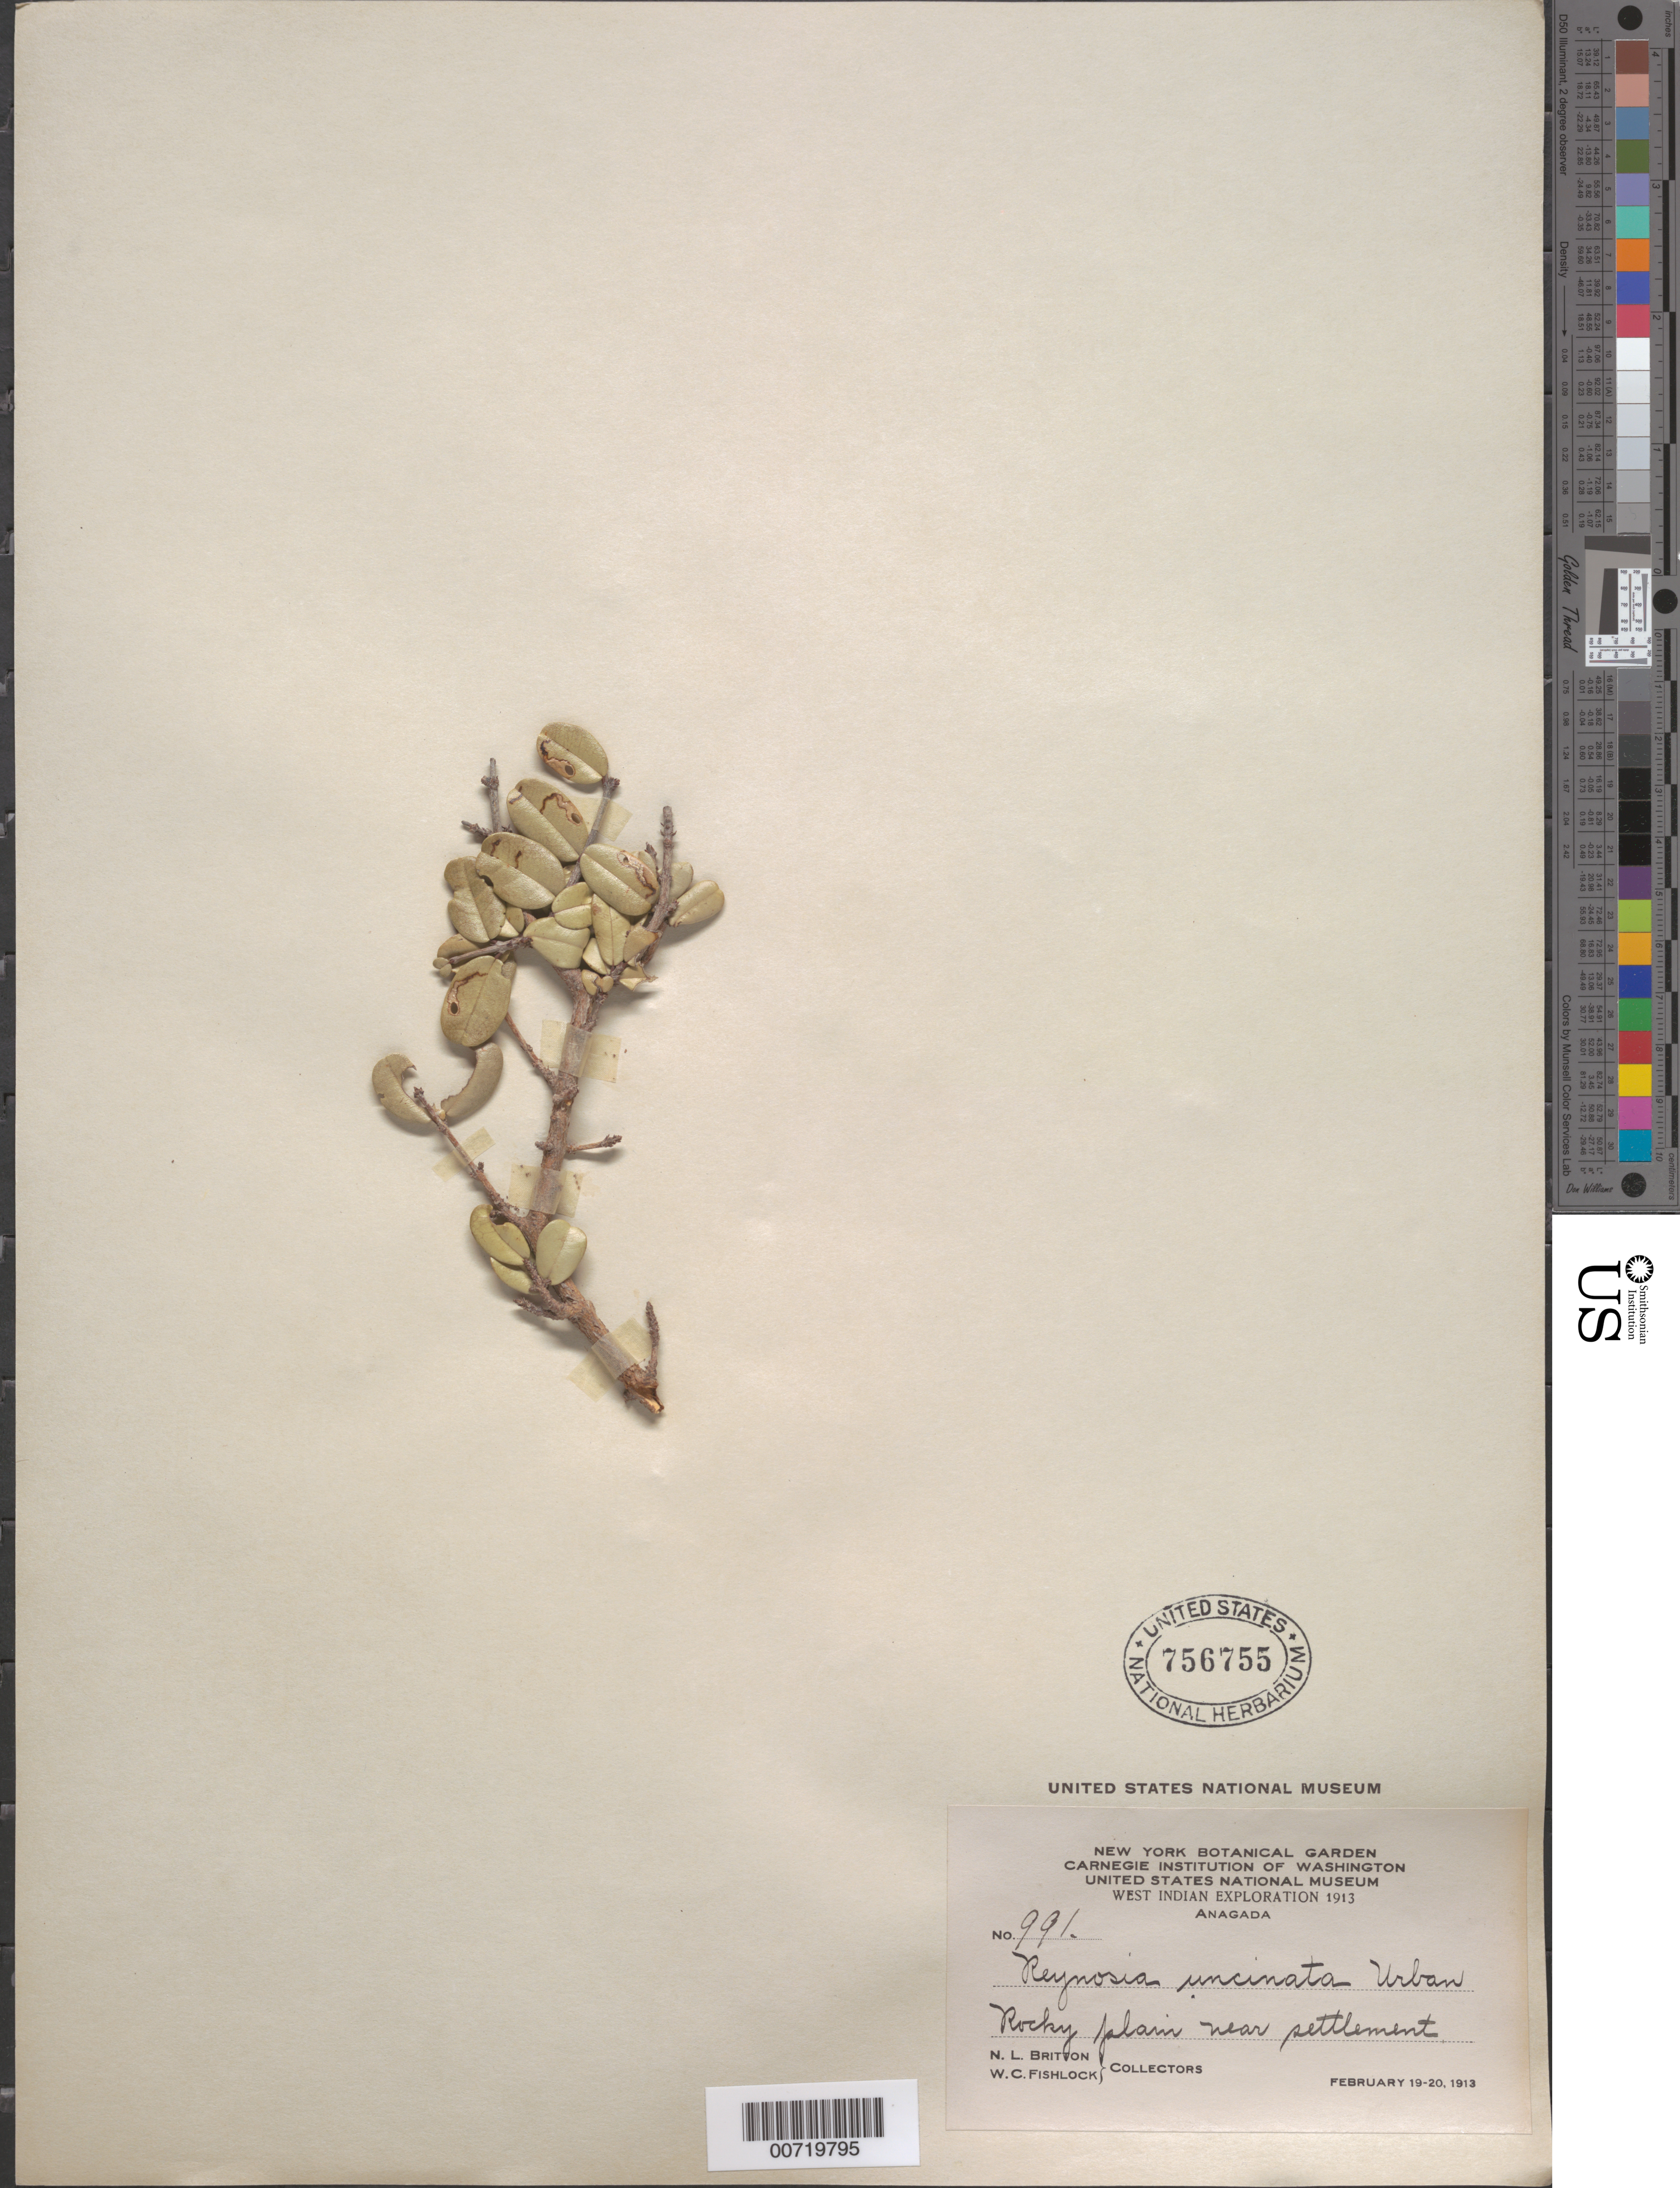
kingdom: Plantae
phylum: Tracheophyta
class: Magnoliopsida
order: Rosales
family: Rhamnaceae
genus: Reynosia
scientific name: Reynosia uncinata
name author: Urb.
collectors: N. Britton & W. Fishlock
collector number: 991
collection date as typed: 19 Feb 1913 and 20 Feb 1913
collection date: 1913-02-19,1913-02-20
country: British Virgin Islands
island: Anegada I.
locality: Settlement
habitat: Rocky plain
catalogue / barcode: US 756755